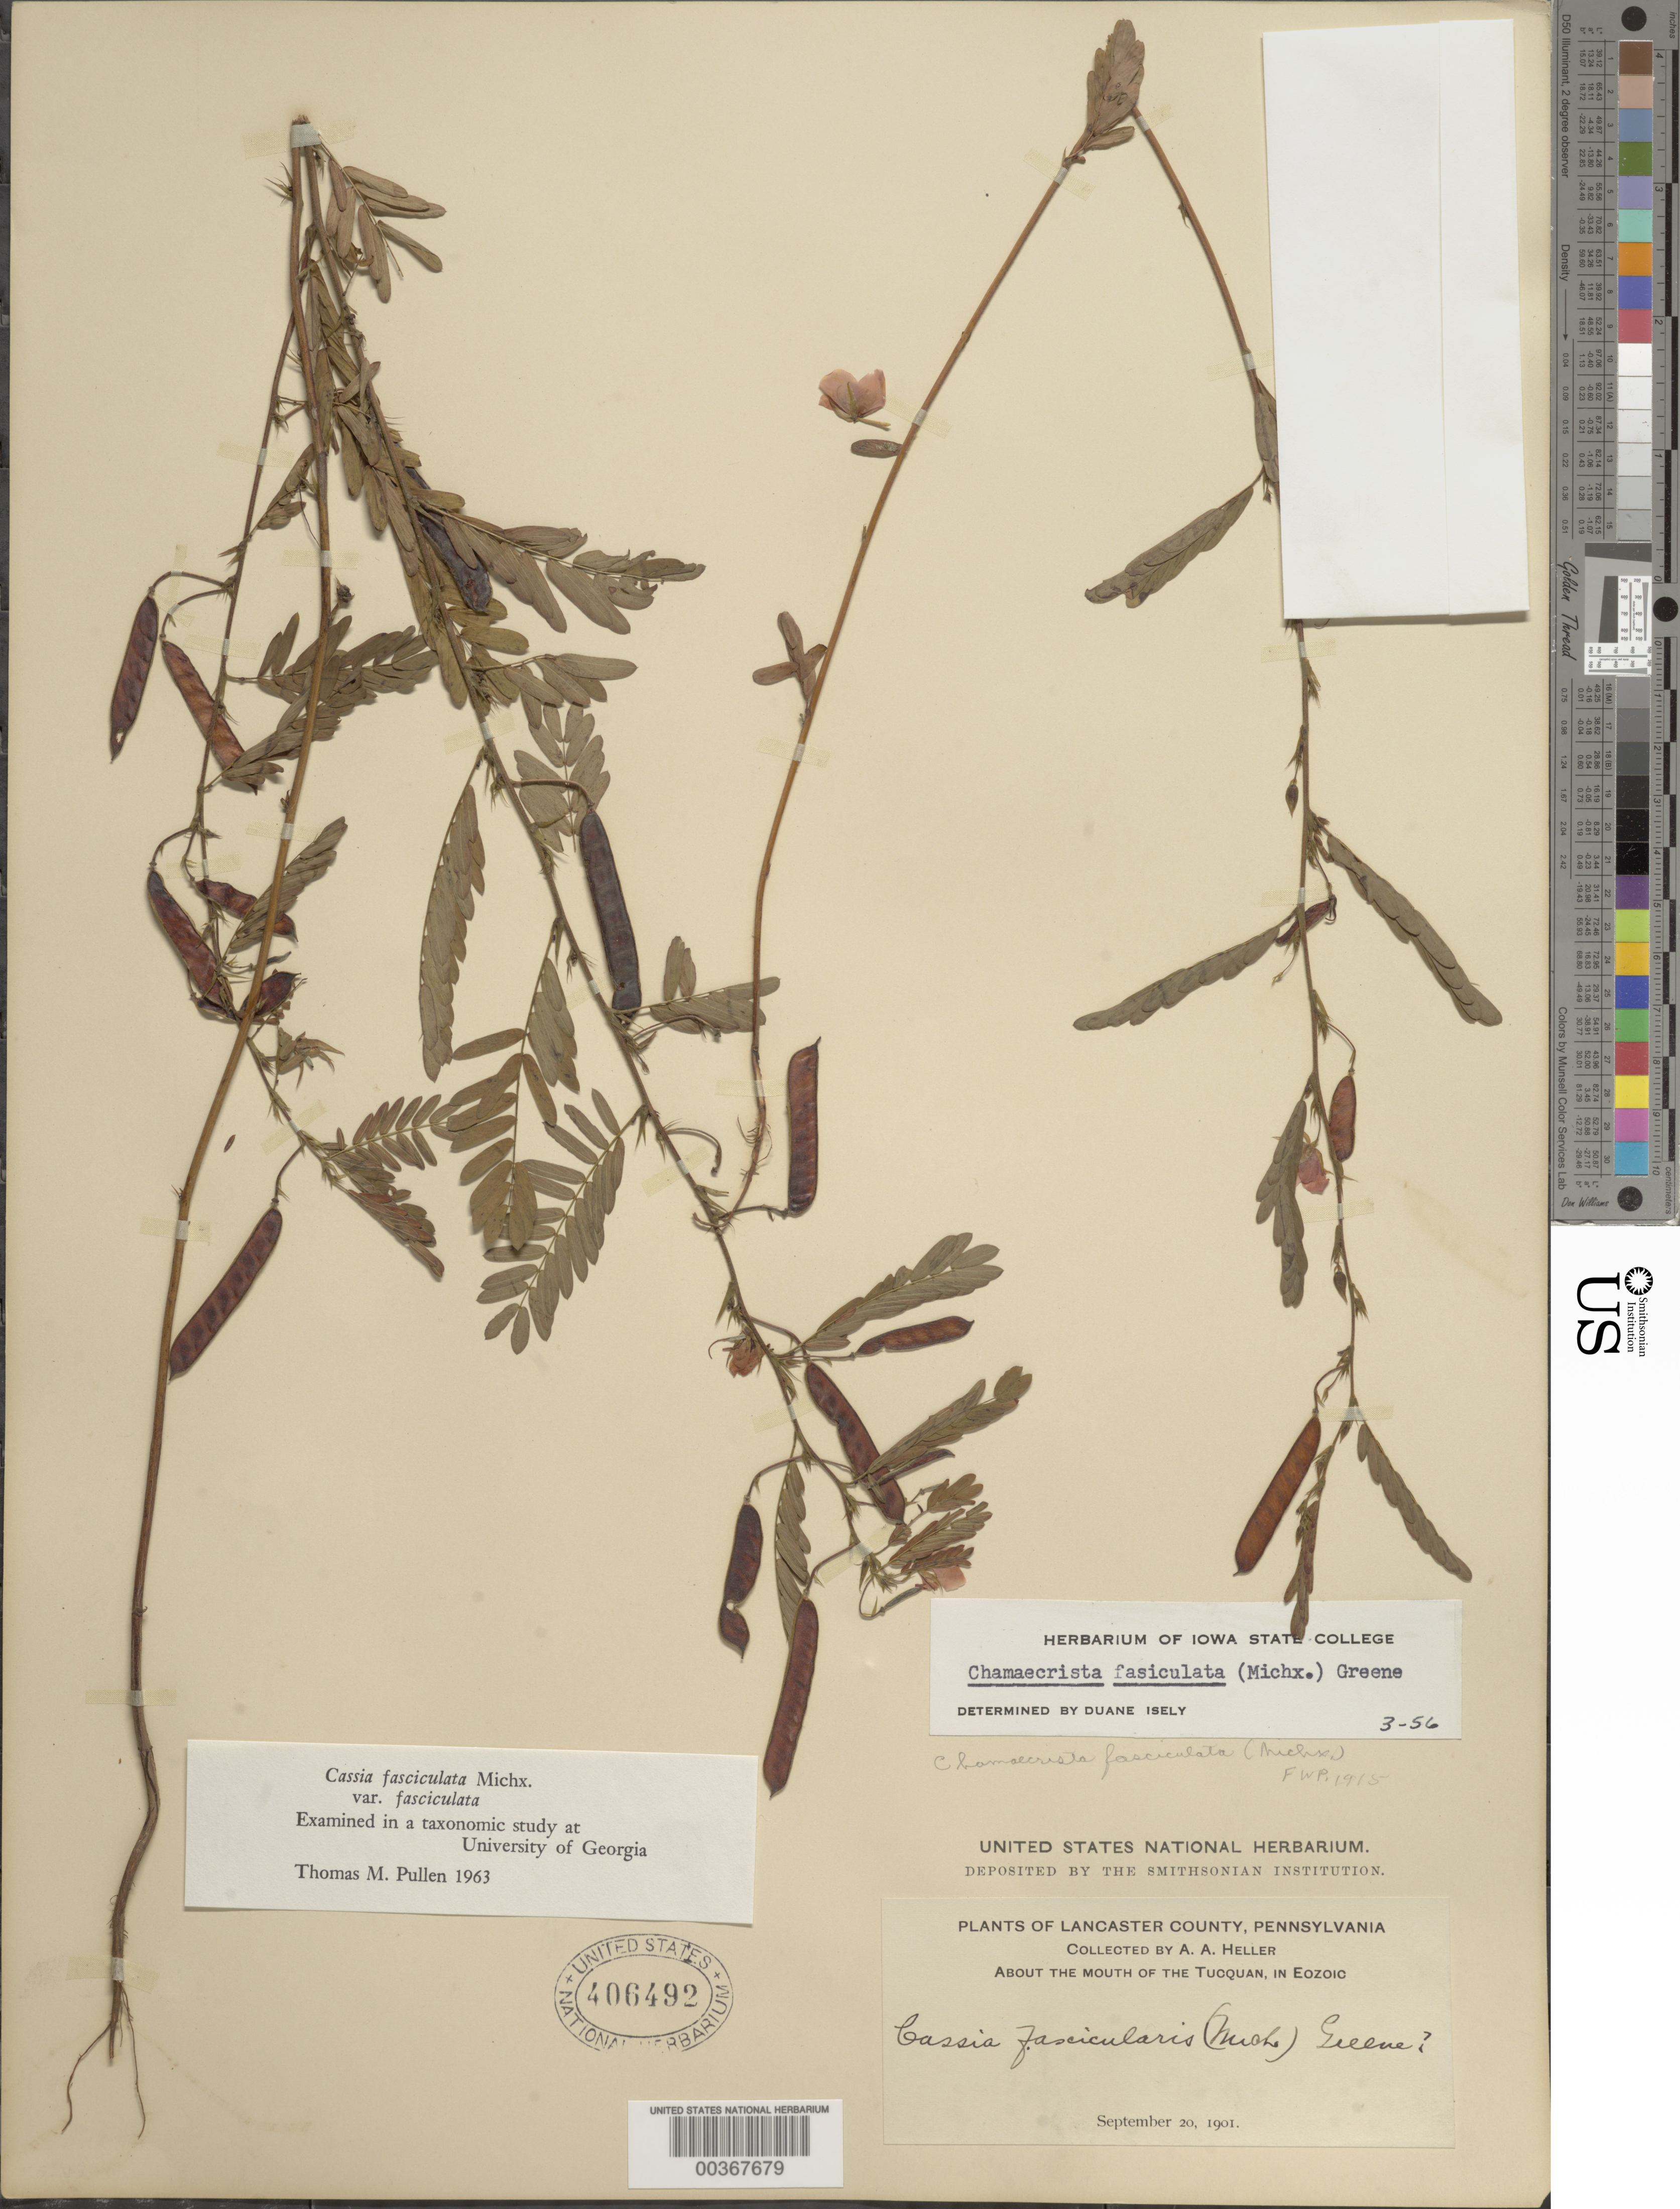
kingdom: Plantae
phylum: Tracheophyta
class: Magnoliopsida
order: Fabales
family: Fabaceae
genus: Chamaecrista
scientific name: Chamaecrista fasciculata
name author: (Michx.) Greene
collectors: A. A. Heller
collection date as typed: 20 Sep 1901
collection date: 1901-09-20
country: United States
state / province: Pennsylvania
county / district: Lancaster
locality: About the mouth of the tucquan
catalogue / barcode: US 406492